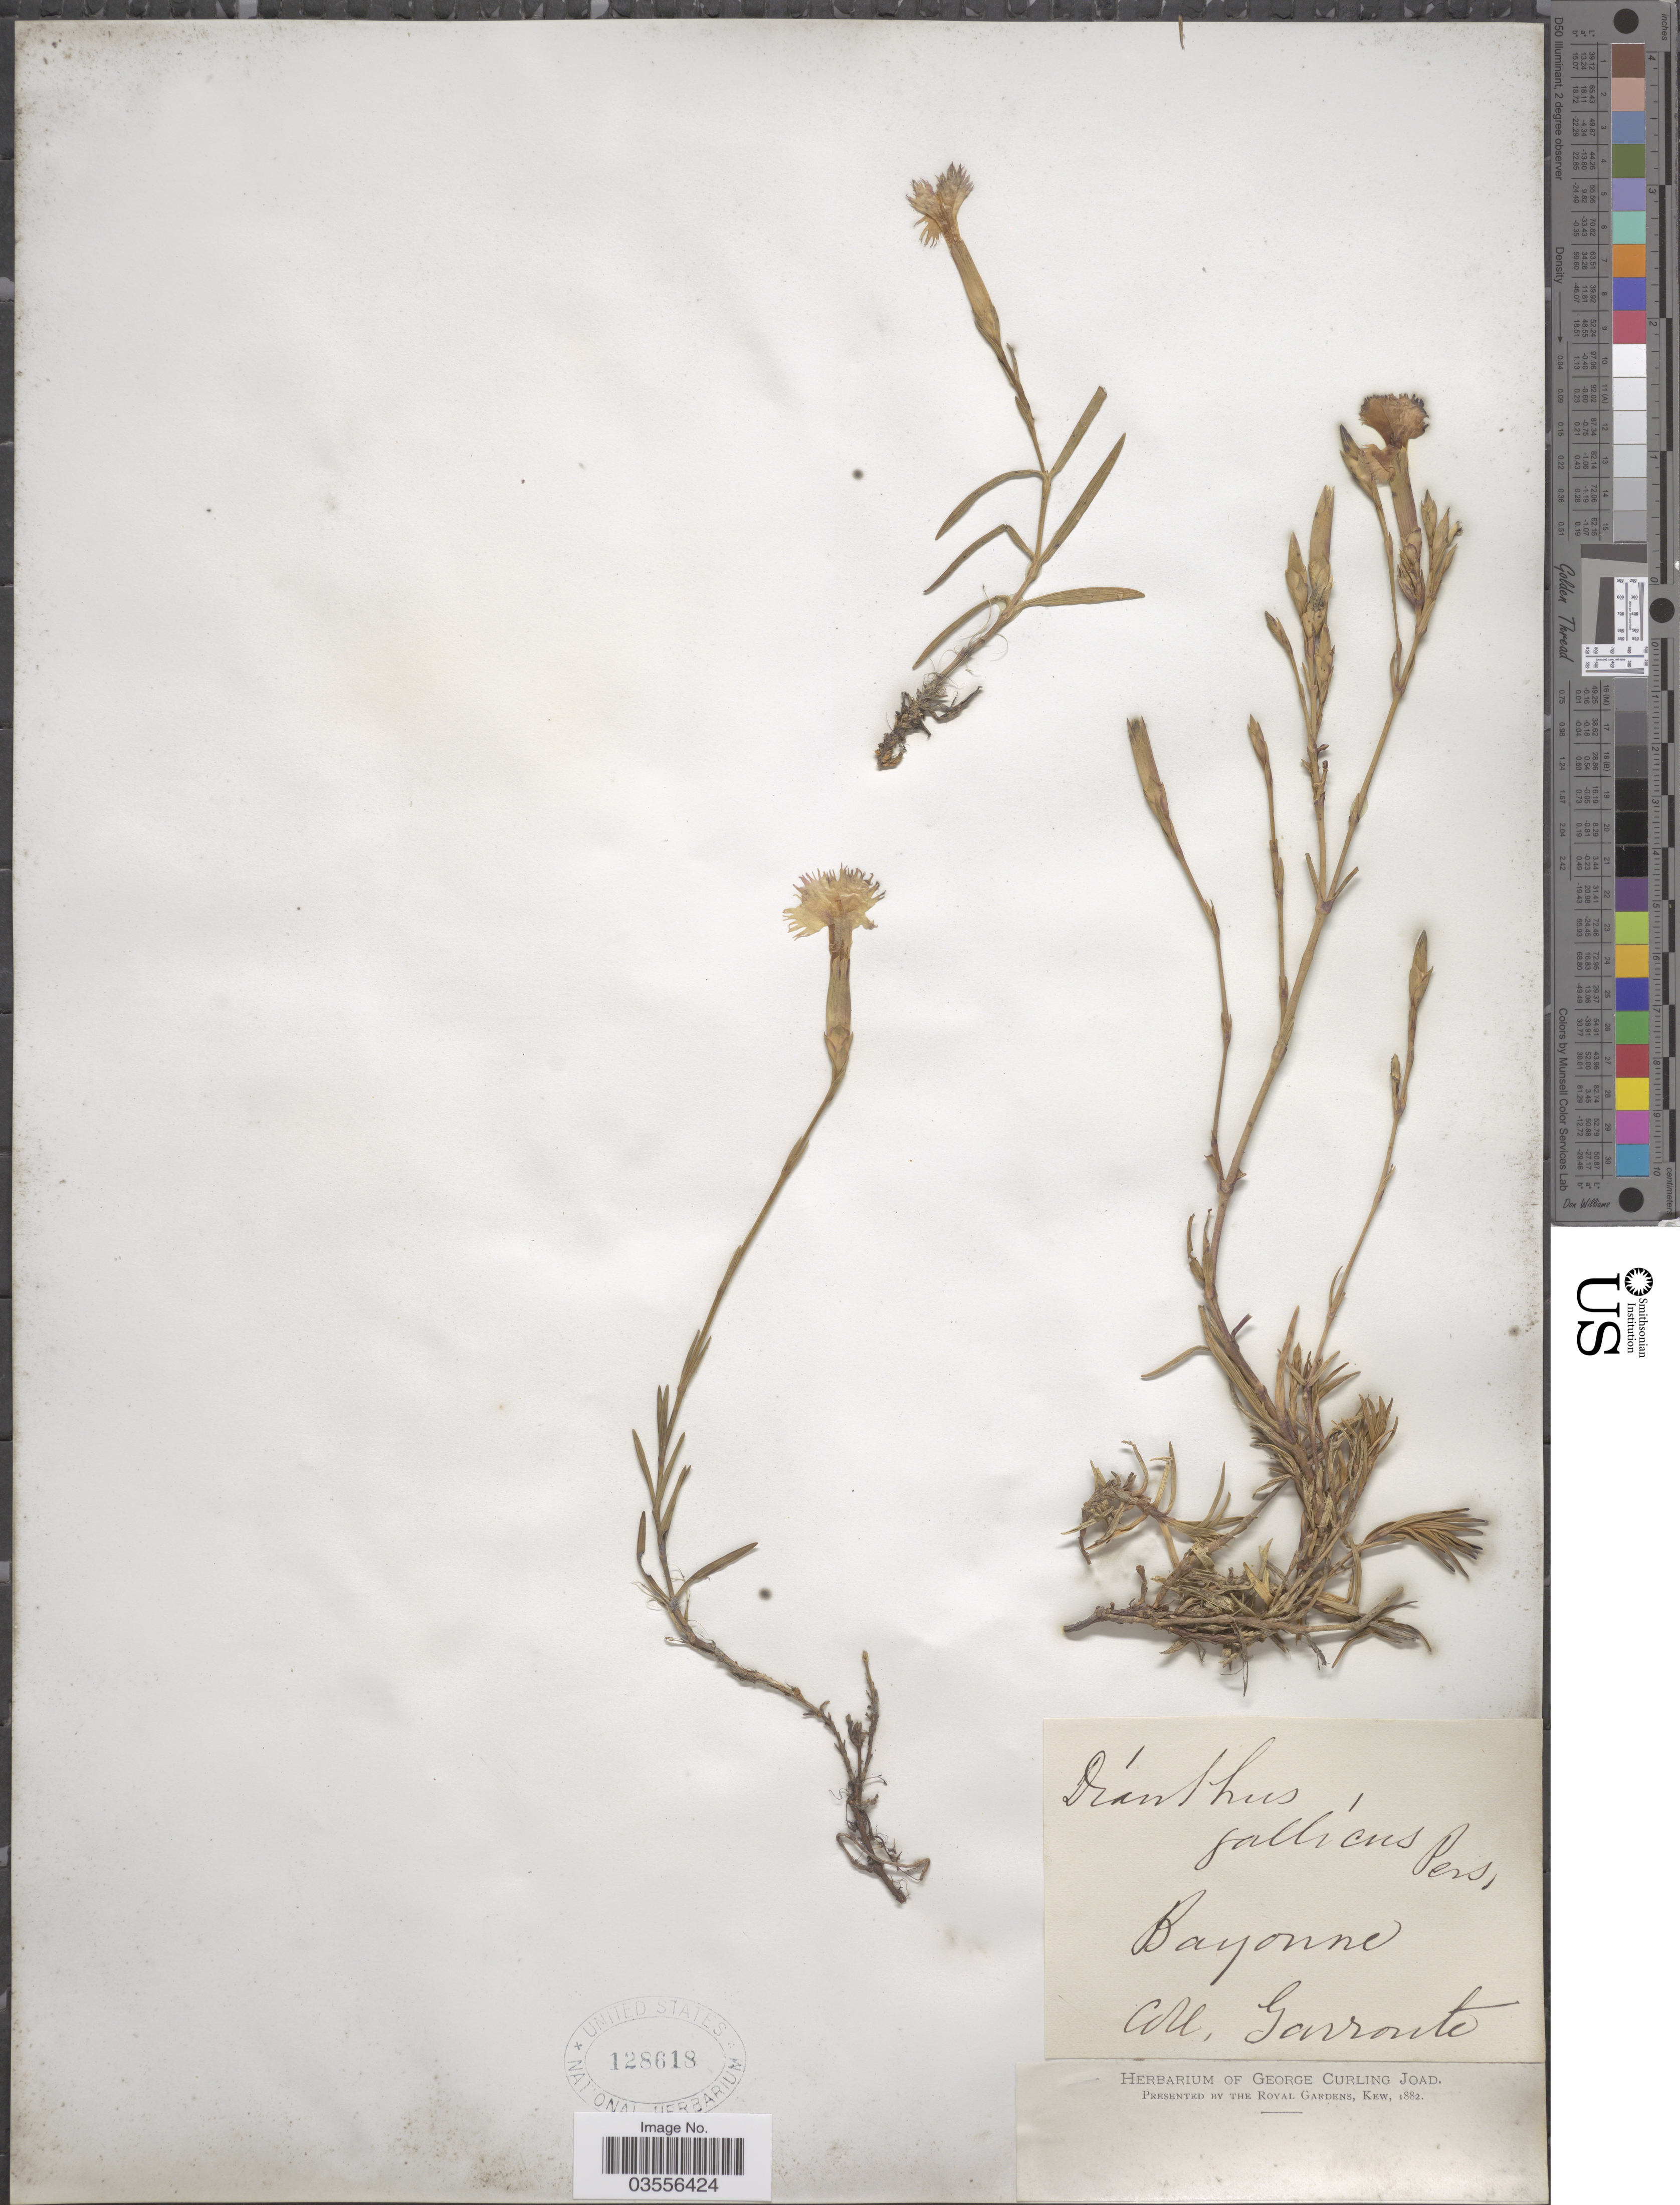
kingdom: Plantae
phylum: Tracheophyta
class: Magnoliopsida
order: Caryophyllales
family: Caryophyllaceae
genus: Dianthus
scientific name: Dianthus gallicus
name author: Pers.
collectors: Garroute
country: France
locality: Bayonne.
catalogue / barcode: US 128618